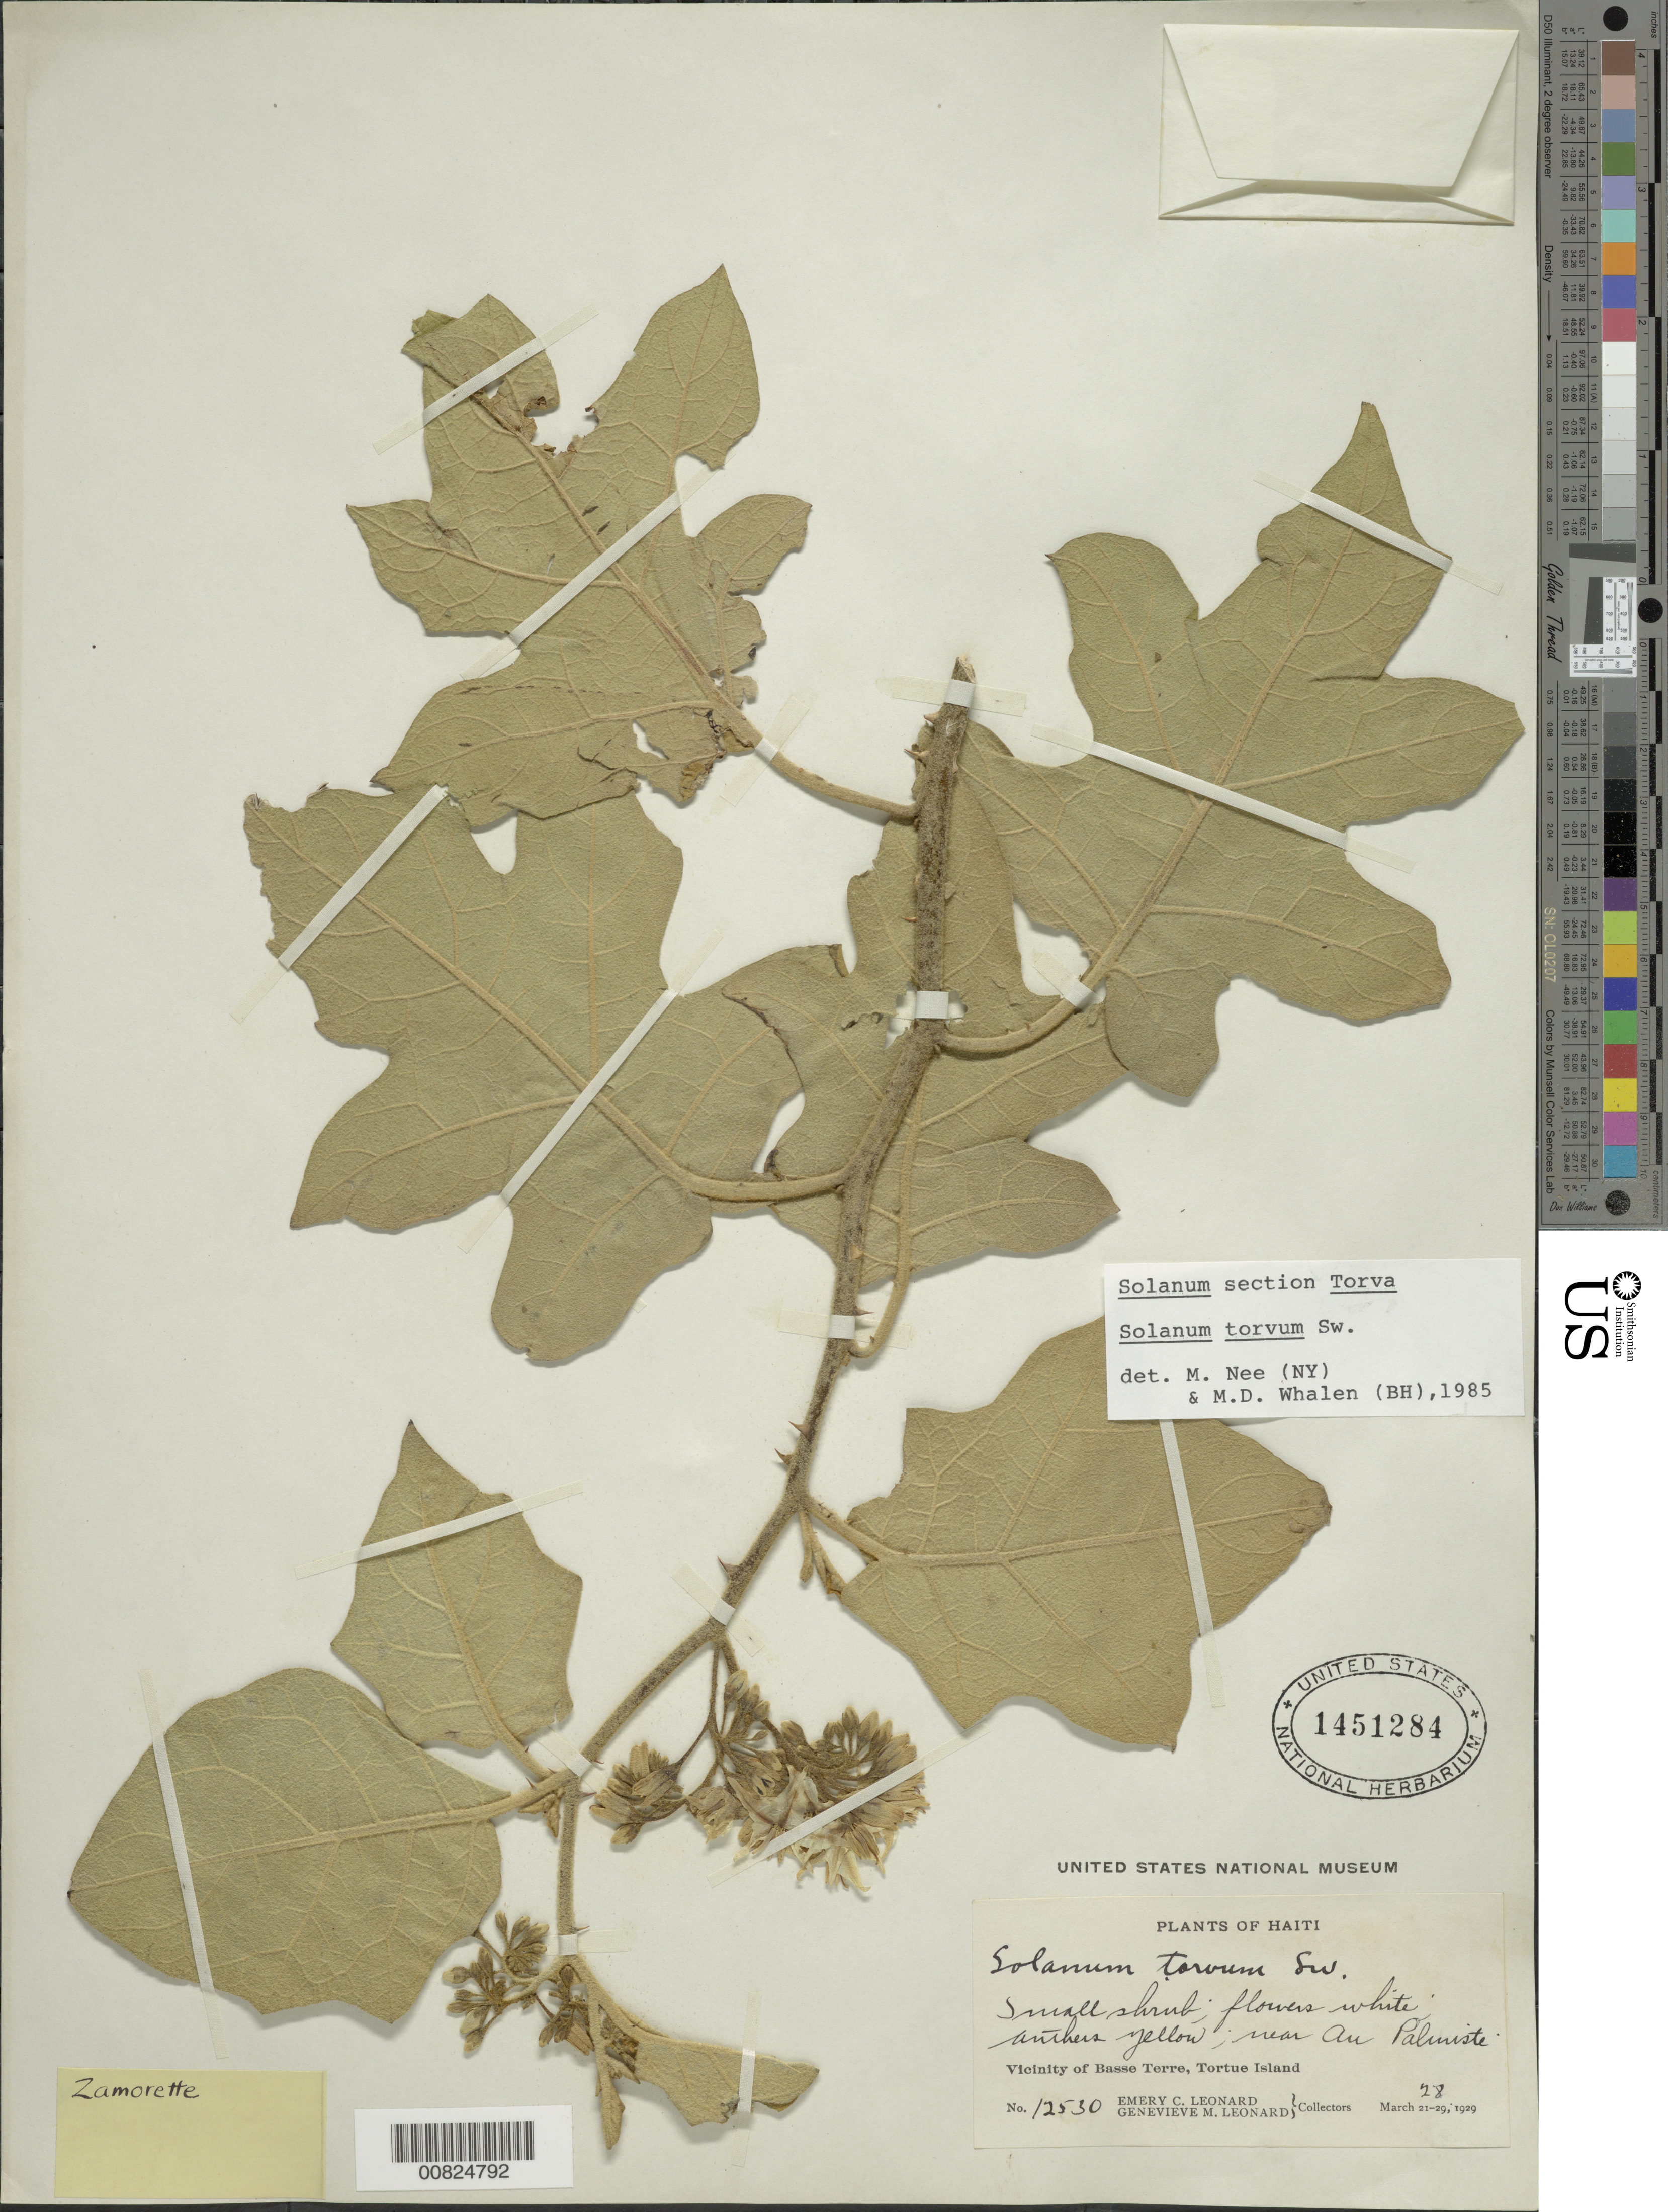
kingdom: Plantae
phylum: Tracheophyta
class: Magnoliopsida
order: Solanales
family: Solanaceae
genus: Solanum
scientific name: Solanum torvum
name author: Sw.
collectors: E. C. Leonard & G. M. Leonard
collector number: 12530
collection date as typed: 28 Mar 1929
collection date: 1929-03-28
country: Haiti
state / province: Nord-Ouest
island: Île de la Tortue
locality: Vicinity of Basse Terre, near Au Paliniste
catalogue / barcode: US 1451284